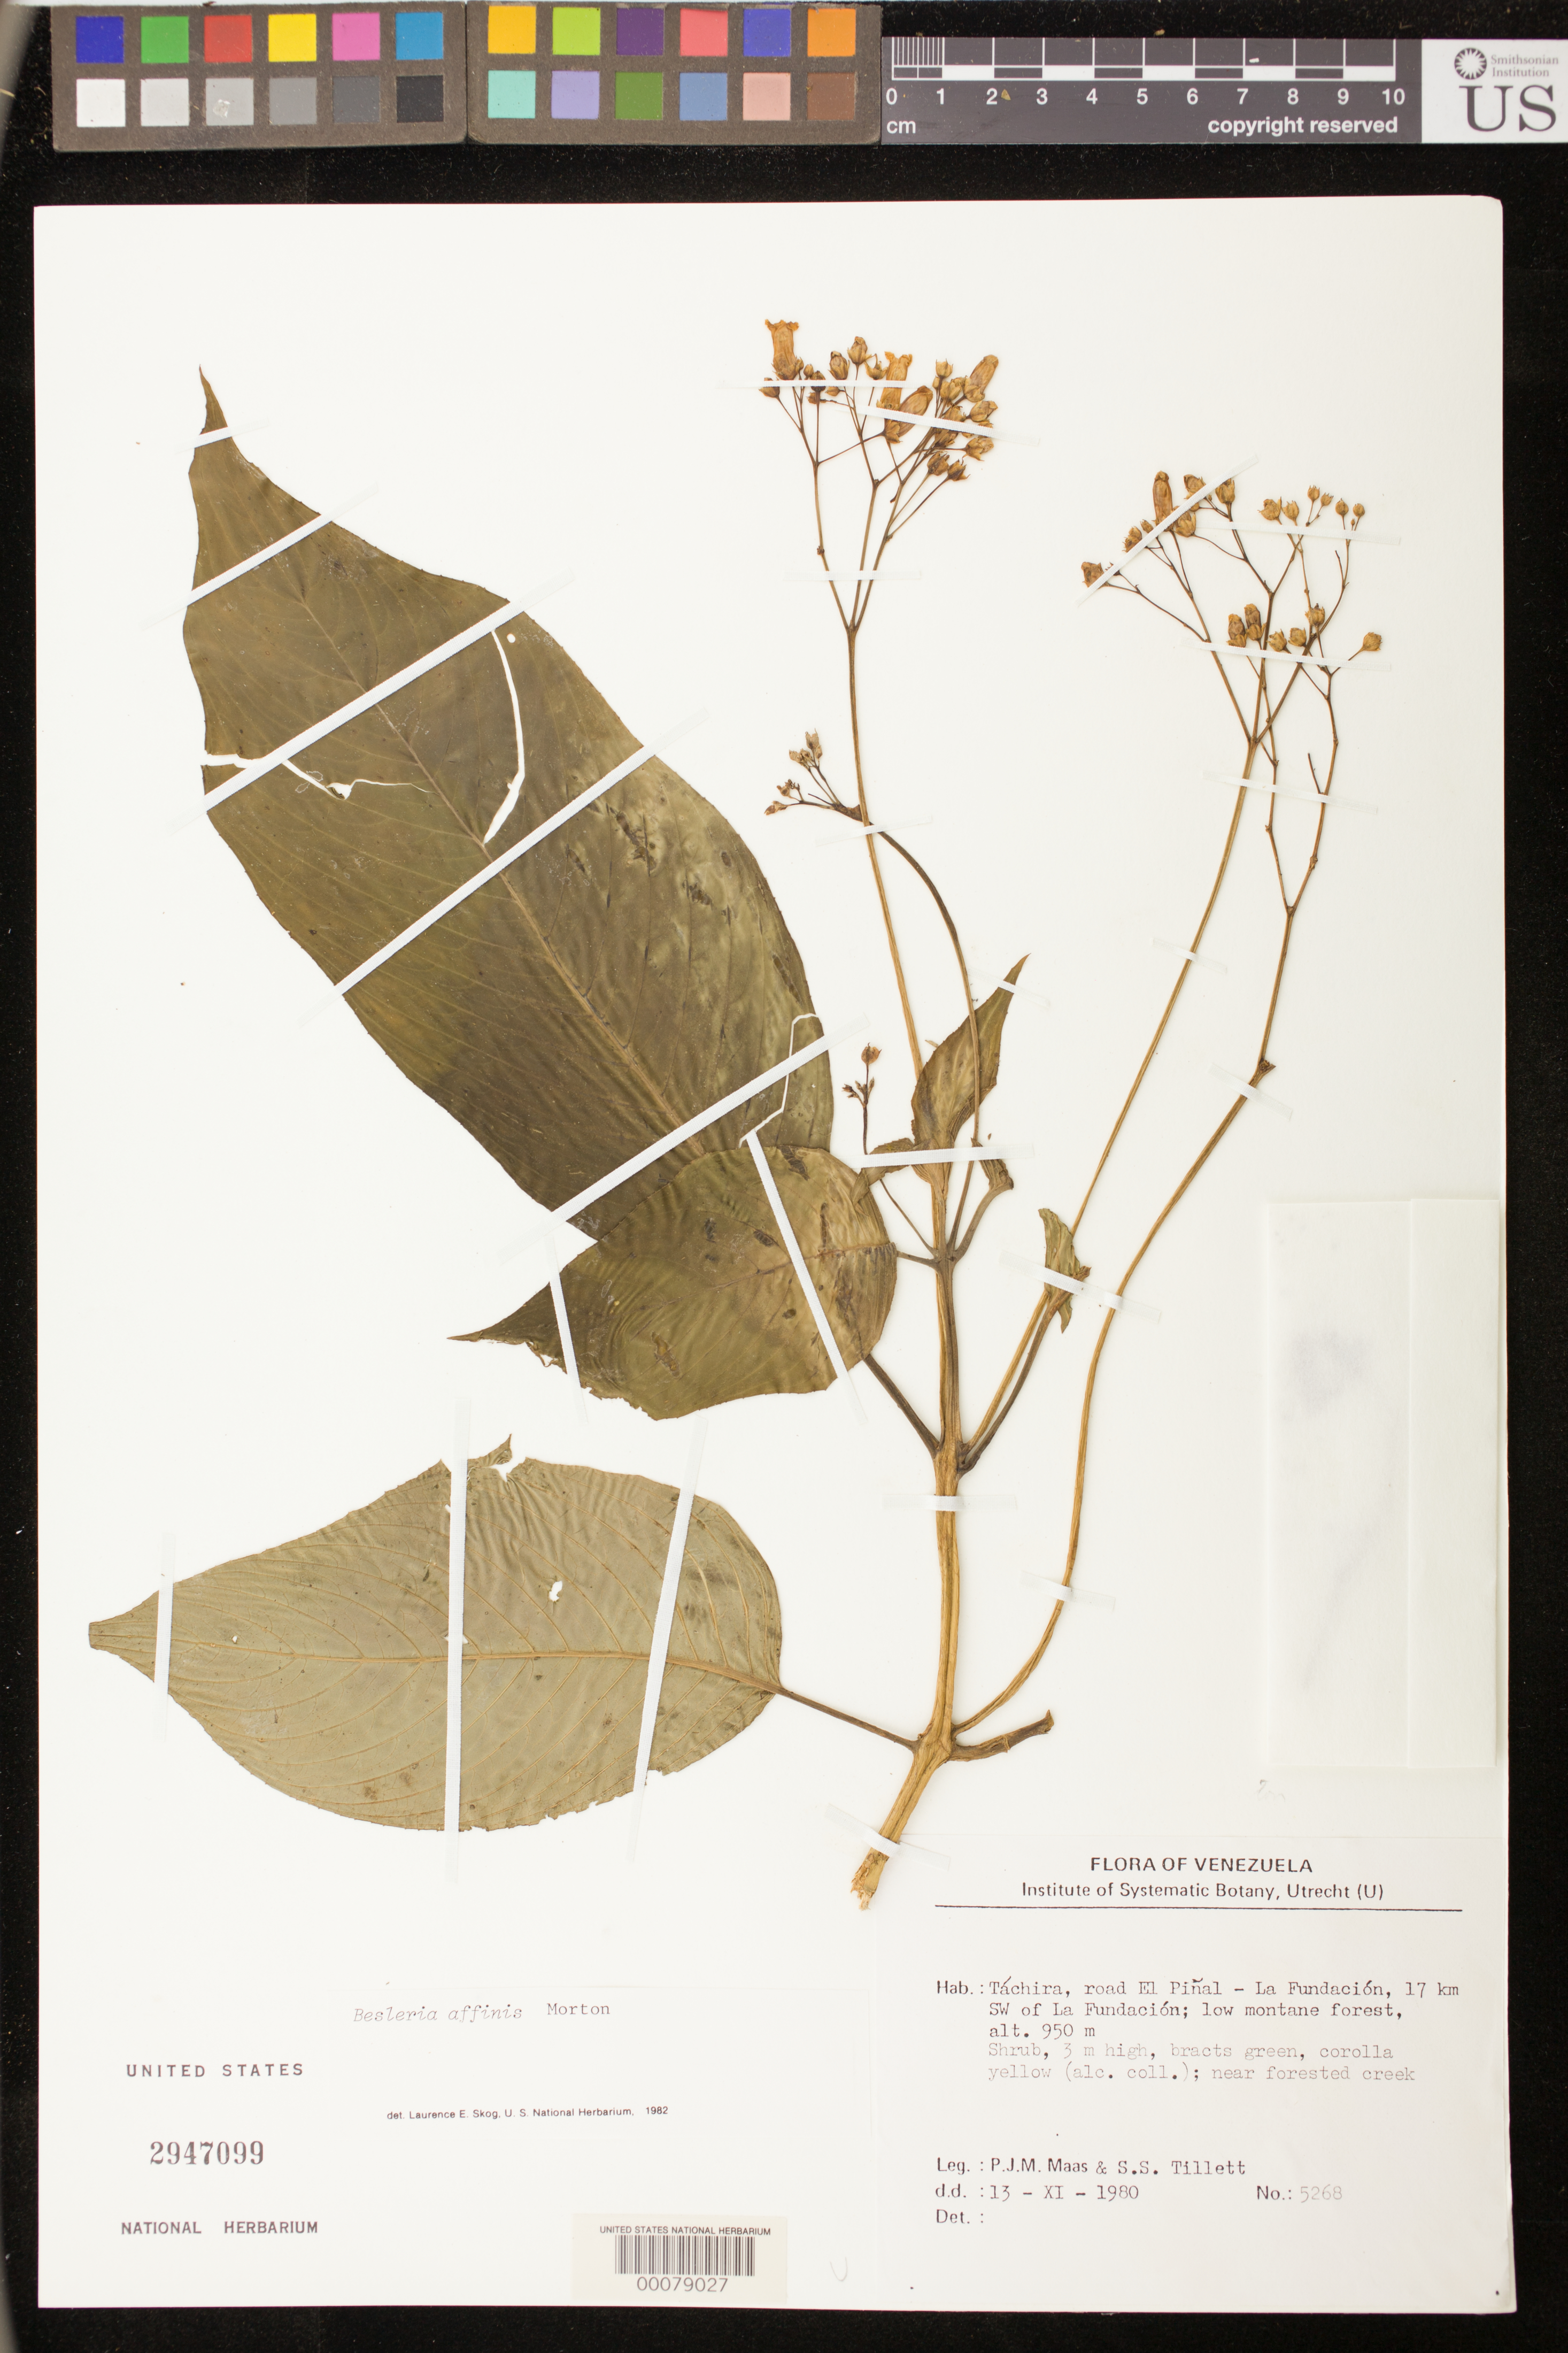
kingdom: Plantae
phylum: Tracheophyta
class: Magnoliopsida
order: Lamiales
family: Gesneriaceae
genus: Besleria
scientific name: Besleria affinis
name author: C.V. Morton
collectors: P. Maas & S. S. Tillett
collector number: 5268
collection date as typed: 13 Nov 1980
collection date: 1980-11-13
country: Venezuela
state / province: Táchira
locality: Road El Pinal - La Fundacion, 17 km SW of La Fundacion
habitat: Low montane forest; near forested creek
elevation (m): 950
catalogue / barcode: US 2947099